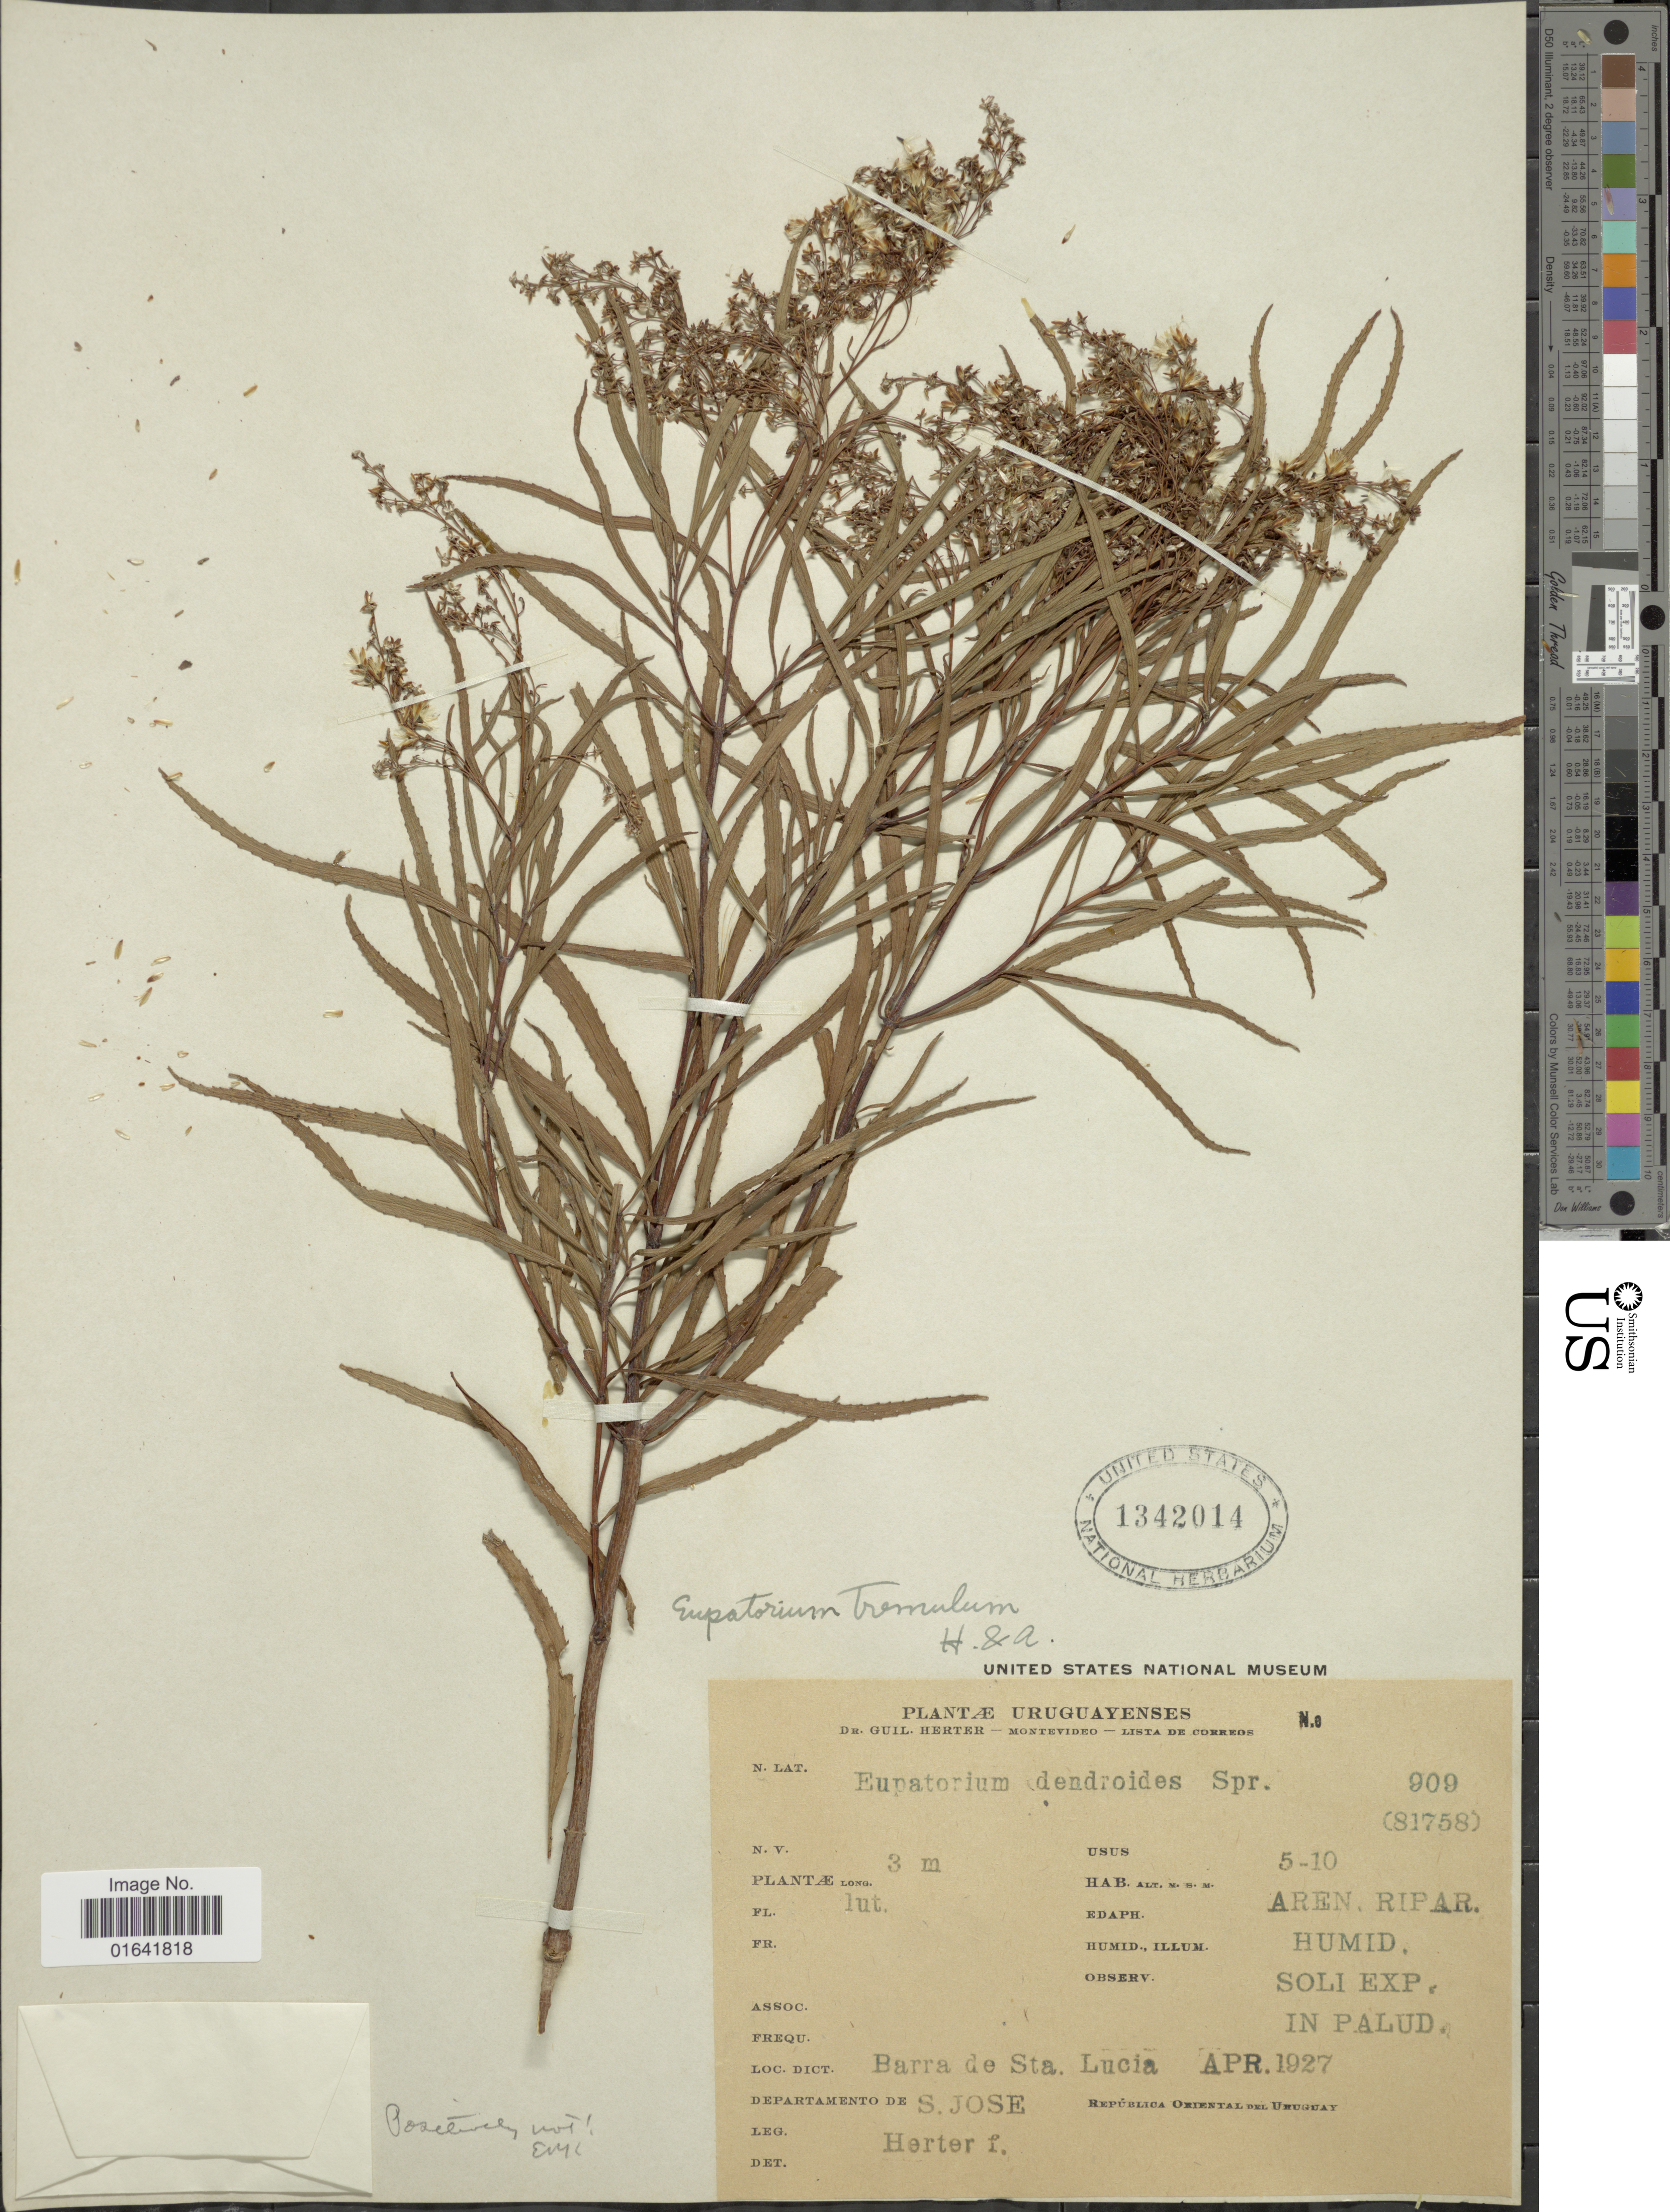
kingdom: Plantae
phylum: Tracheophyta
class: Magnoliopsida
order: Asterales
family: Asteraceae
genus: Raulinoreitzia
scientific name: Raulinoreitzia tremula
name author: (Hook. & Arn.) R.M. King & H. Rob.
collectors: W. G. Herter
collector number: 909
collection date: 1927-04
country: Uruguay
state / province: Montevideo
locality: Lista de Correos, Barra de Sta. Lucia, S. Jose.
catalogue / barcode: US 1342014